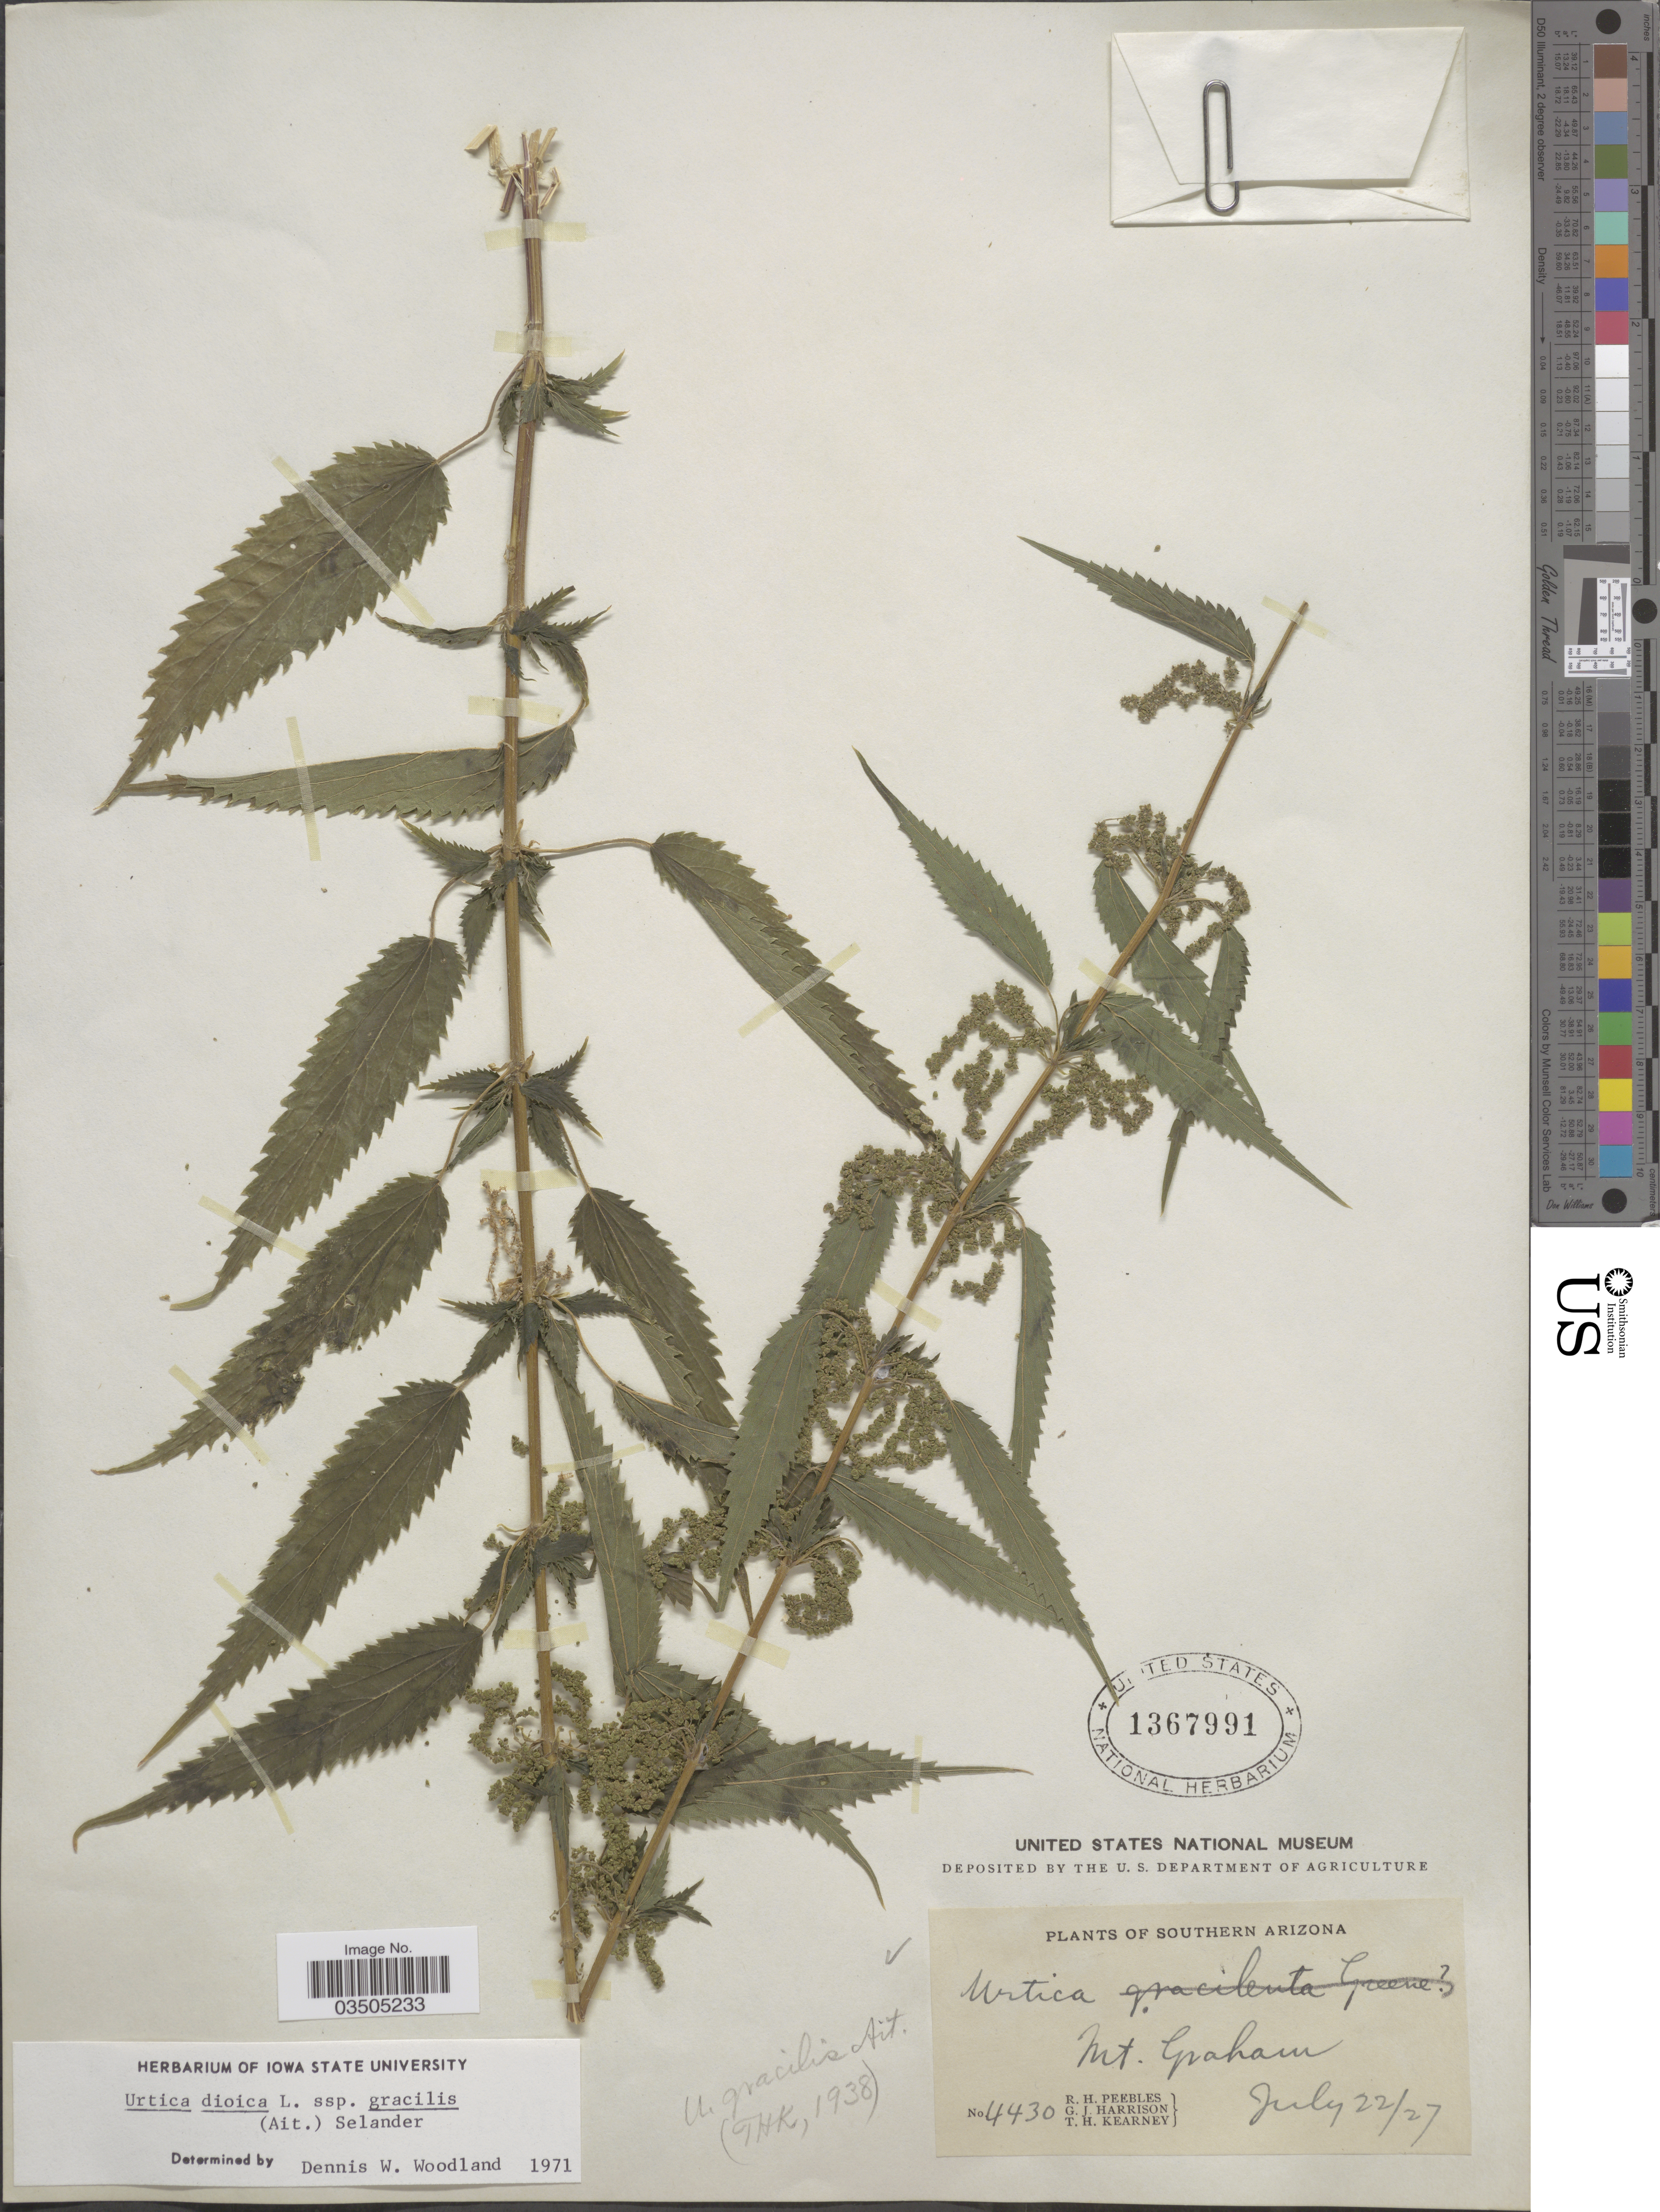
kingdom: Plantae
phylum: Tracheophyta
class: Magnoliopsida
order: Rosales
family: Urticaceae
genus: Urtica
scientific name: Urtica dioica subsp. gracilis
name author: L.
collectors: R. H. Peebles, G. J. Harrison & T. H. Kearney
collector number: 4430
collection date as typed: Transcribed d/m/y: 22/7/27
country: United States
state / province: Arizona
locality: Southern Arizona. Mt. Graham.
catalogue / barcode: US 1367991